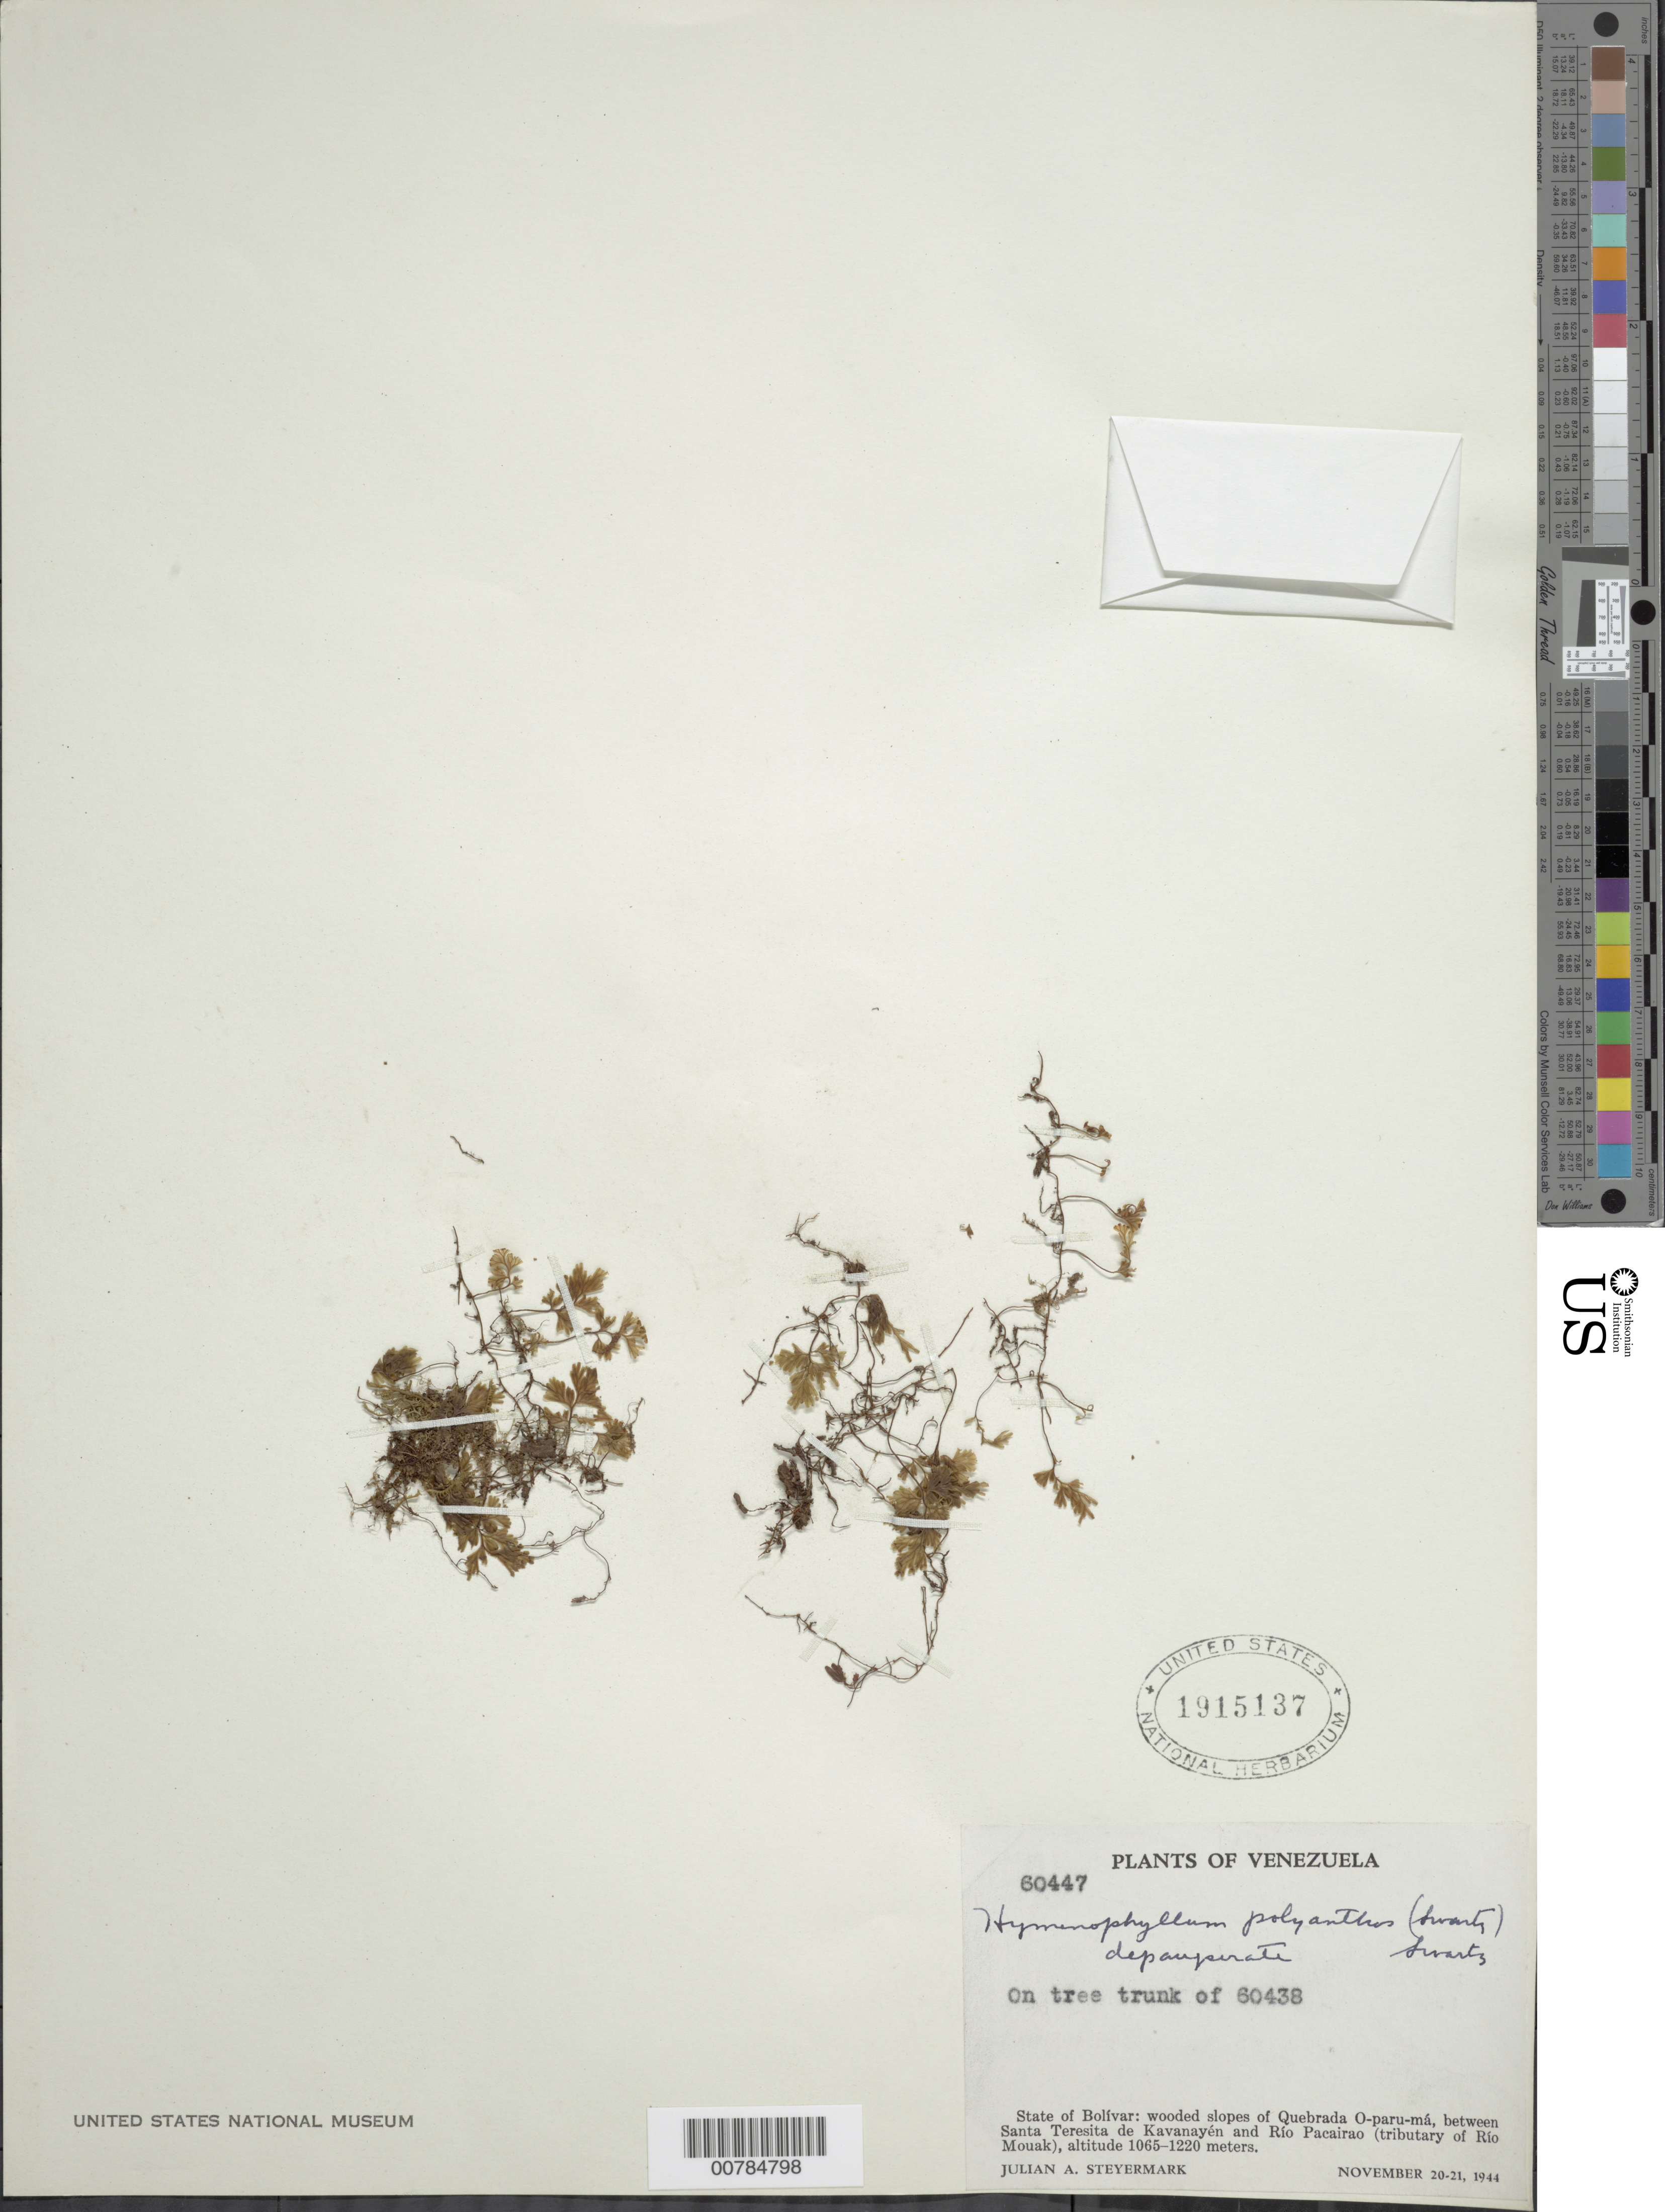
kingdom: Plantae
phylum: Tracheophyta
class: Polypodiopsida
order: Hymenophyllales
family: Hymenophyllaceae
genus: Hymenophyllum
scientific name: Hymenophyllum polyanthos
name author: (Sw.) Sw.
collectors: J. Steyermark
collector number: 60447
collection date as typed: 20-Nov-44 to 21-Nov-44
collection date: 1944-11-20/1944-11-21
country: Venezuela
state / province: Bolívar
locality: Quebrada O-paru-má, between Santa Teresita de Kavanayén and Río Pacairao (trib. of Río Mouak)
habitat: Wooded slopes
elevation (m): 1065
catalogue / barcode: US 1915137